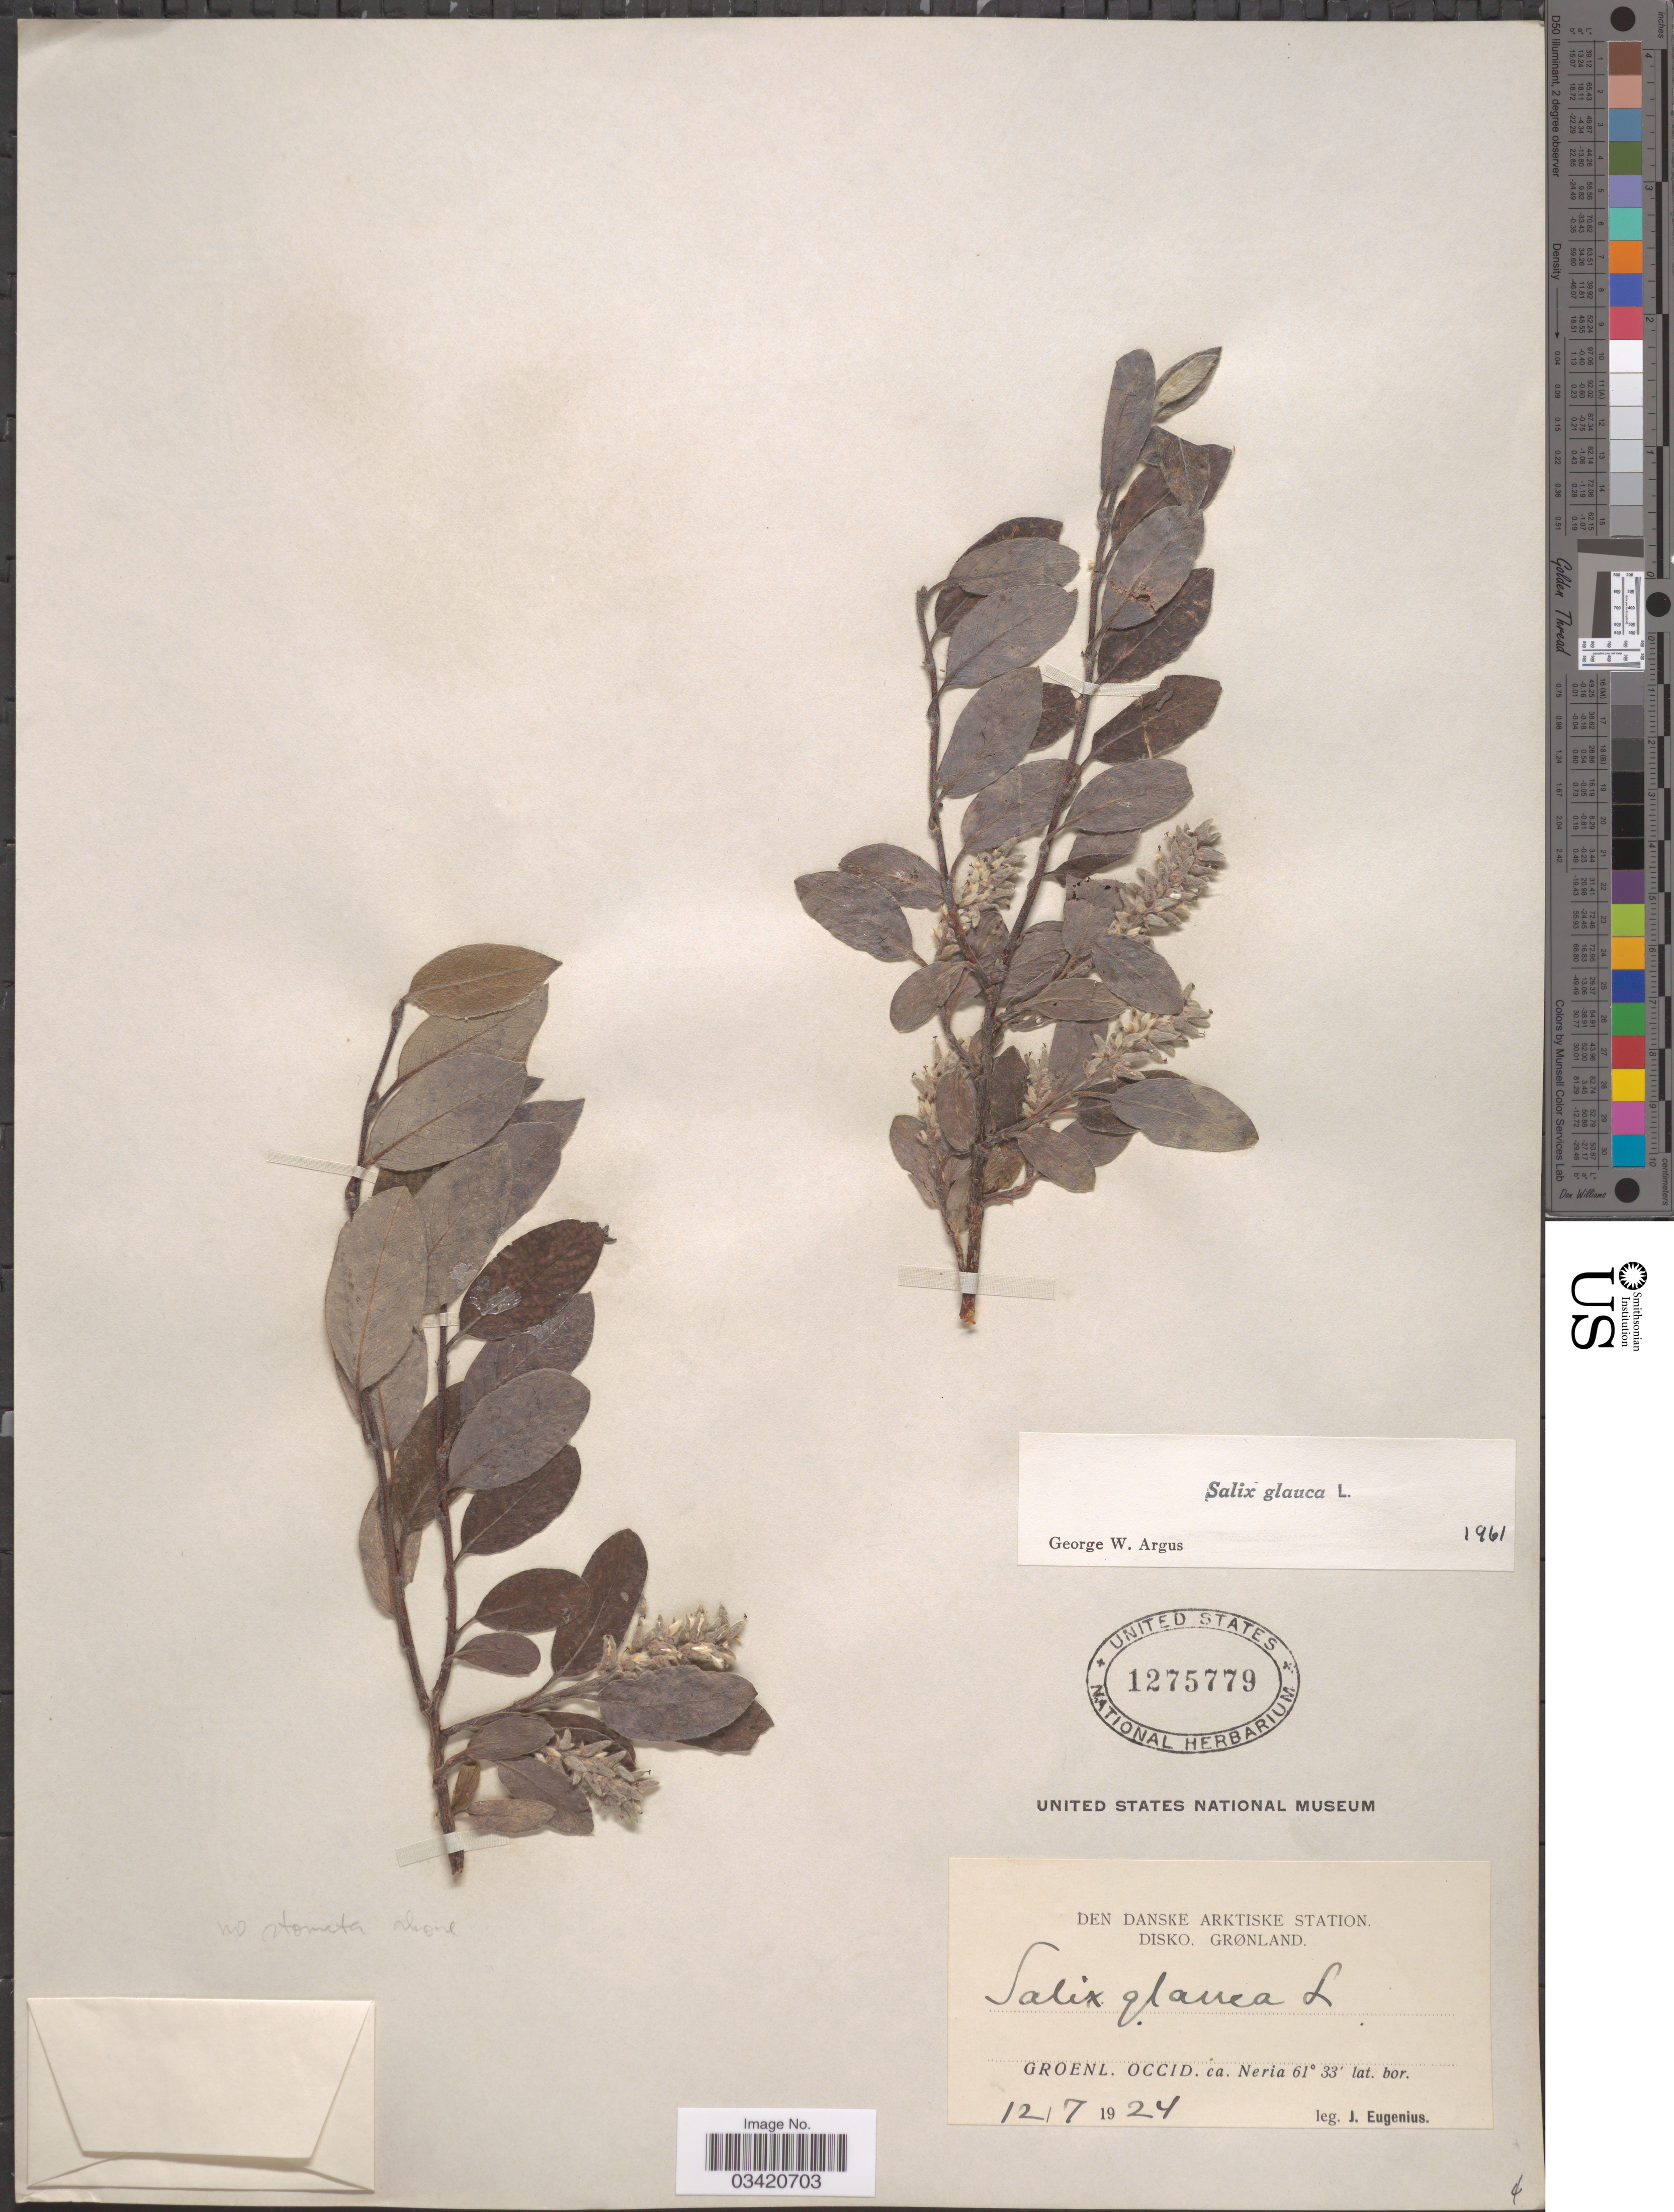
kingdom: Plantae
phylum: Tracheophyta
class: Magnoliopsida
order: Malpighiales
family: Salicaceae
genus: Salix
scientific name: Salix glauca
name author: L.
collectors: J. Eugenius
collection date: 1924-07-12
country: Greenland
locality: Den Danske Arktiske Station. Disko. Grønland. Groenl. Occid. ca. Neria.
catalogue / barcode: US 1275779